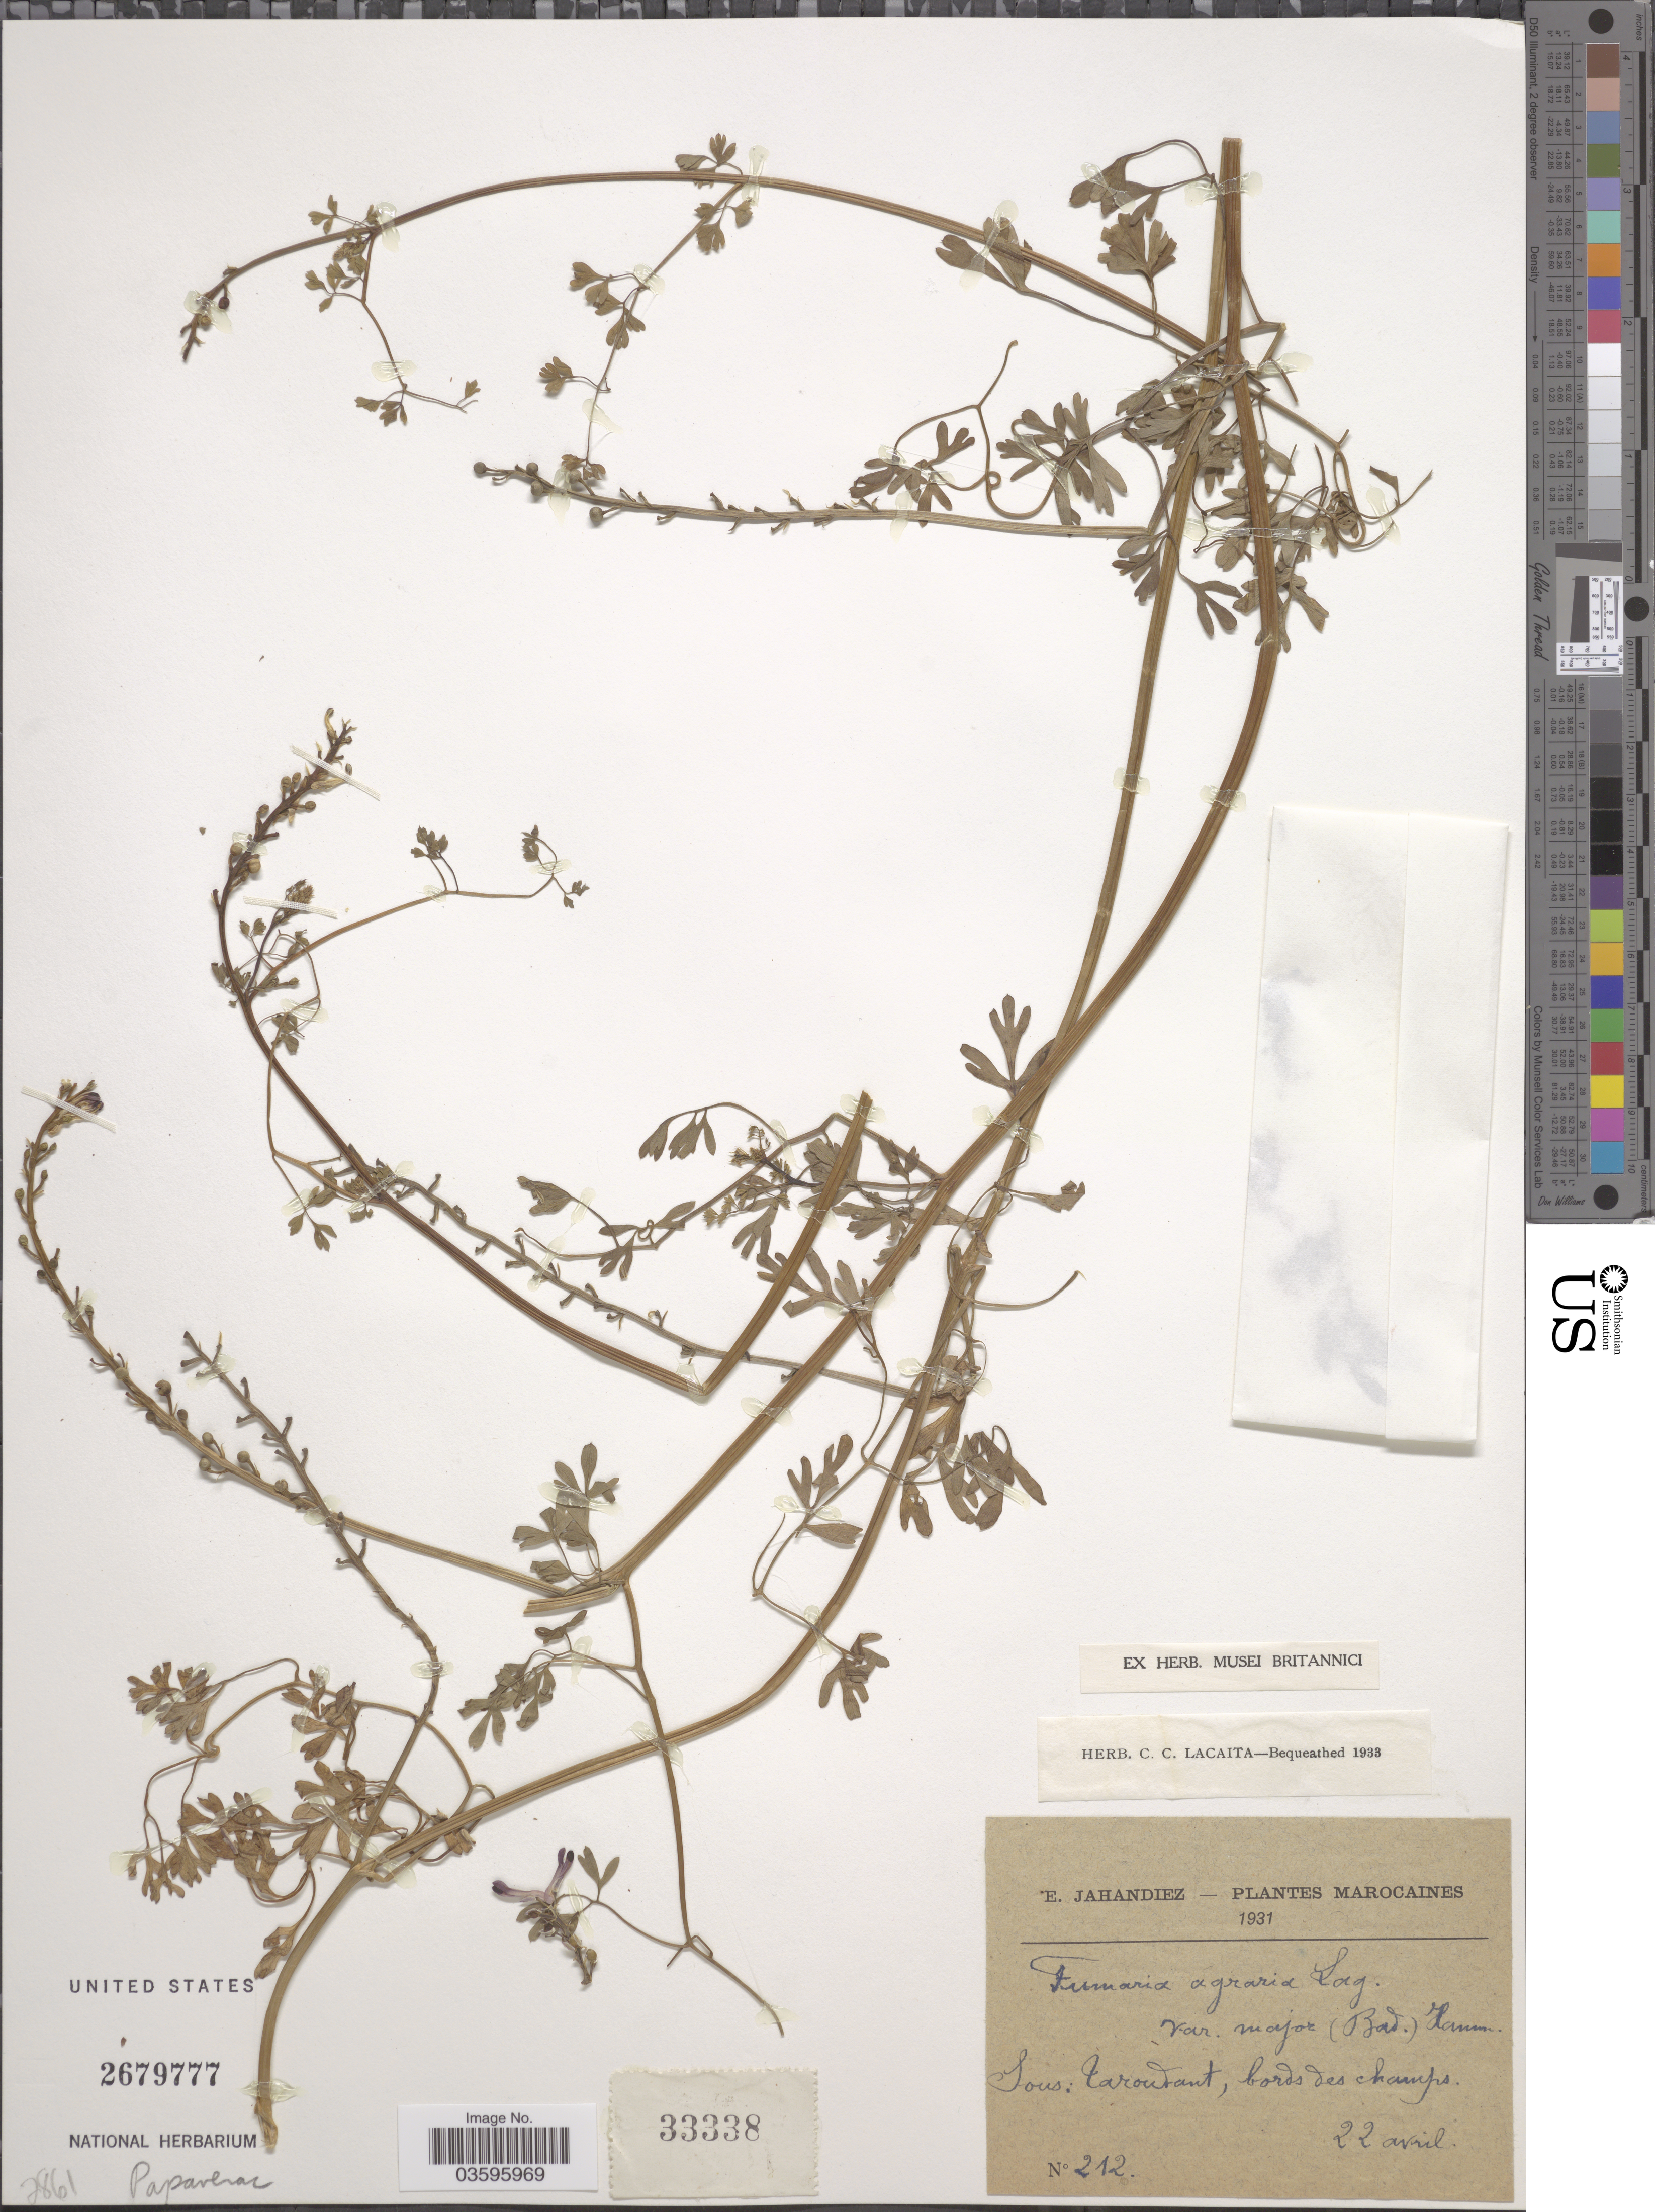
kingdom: Plantae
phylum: Tracheophyta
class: Magnoliopsida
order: Ranunculales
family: Papaveraceae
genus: Fumaria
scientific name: Fumaria agraria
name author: Lag.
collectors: É. Jahandiez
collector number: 212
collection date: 1931-04-22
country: Morocco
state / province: Souss-Massa-Drâa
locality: Marocaines. Sous: Taroudant, bords des champs.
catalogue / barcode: US 2679777